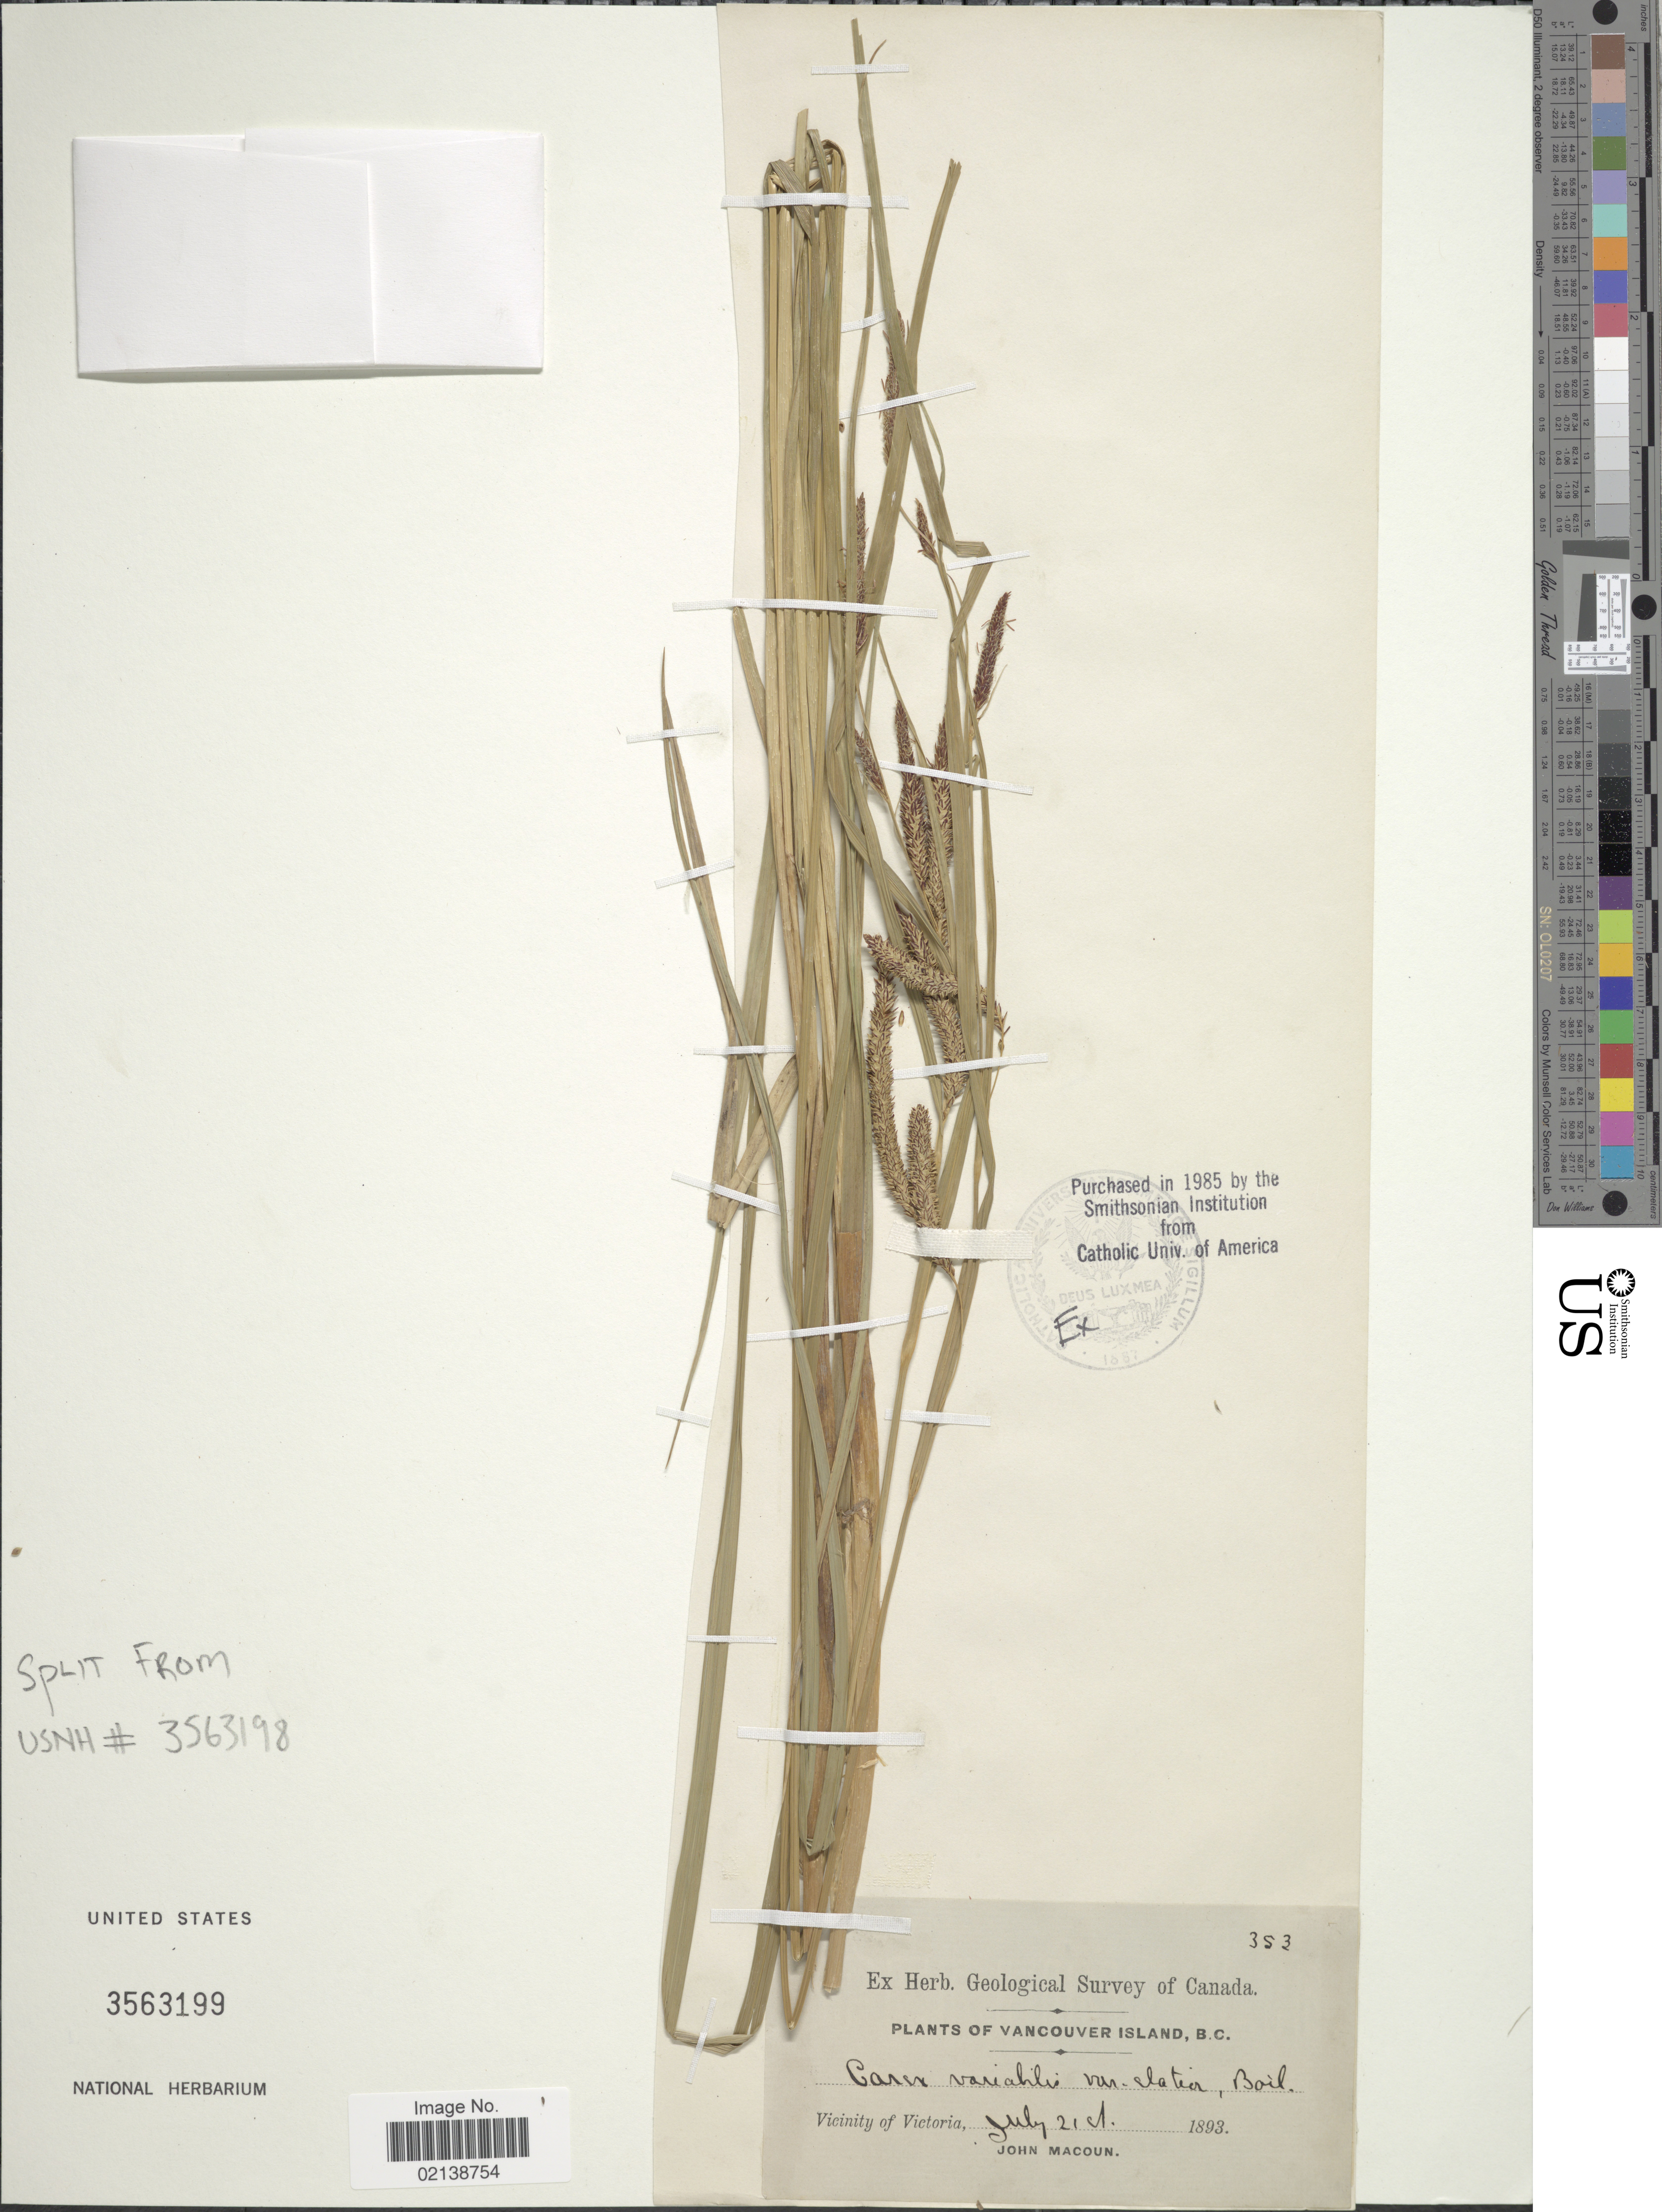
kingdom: Plantae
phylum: Tracheophyta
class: Liliopsida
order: Poales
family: Cyperaceae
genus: Carex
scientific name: Carex emoryi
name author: Dewey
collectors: J. Macoun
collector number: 353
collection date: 1893-07-21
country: Canada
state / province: British Columbia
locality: Vancouver Island, B.C., Vicinity of Victoria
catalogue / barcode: US 3563199